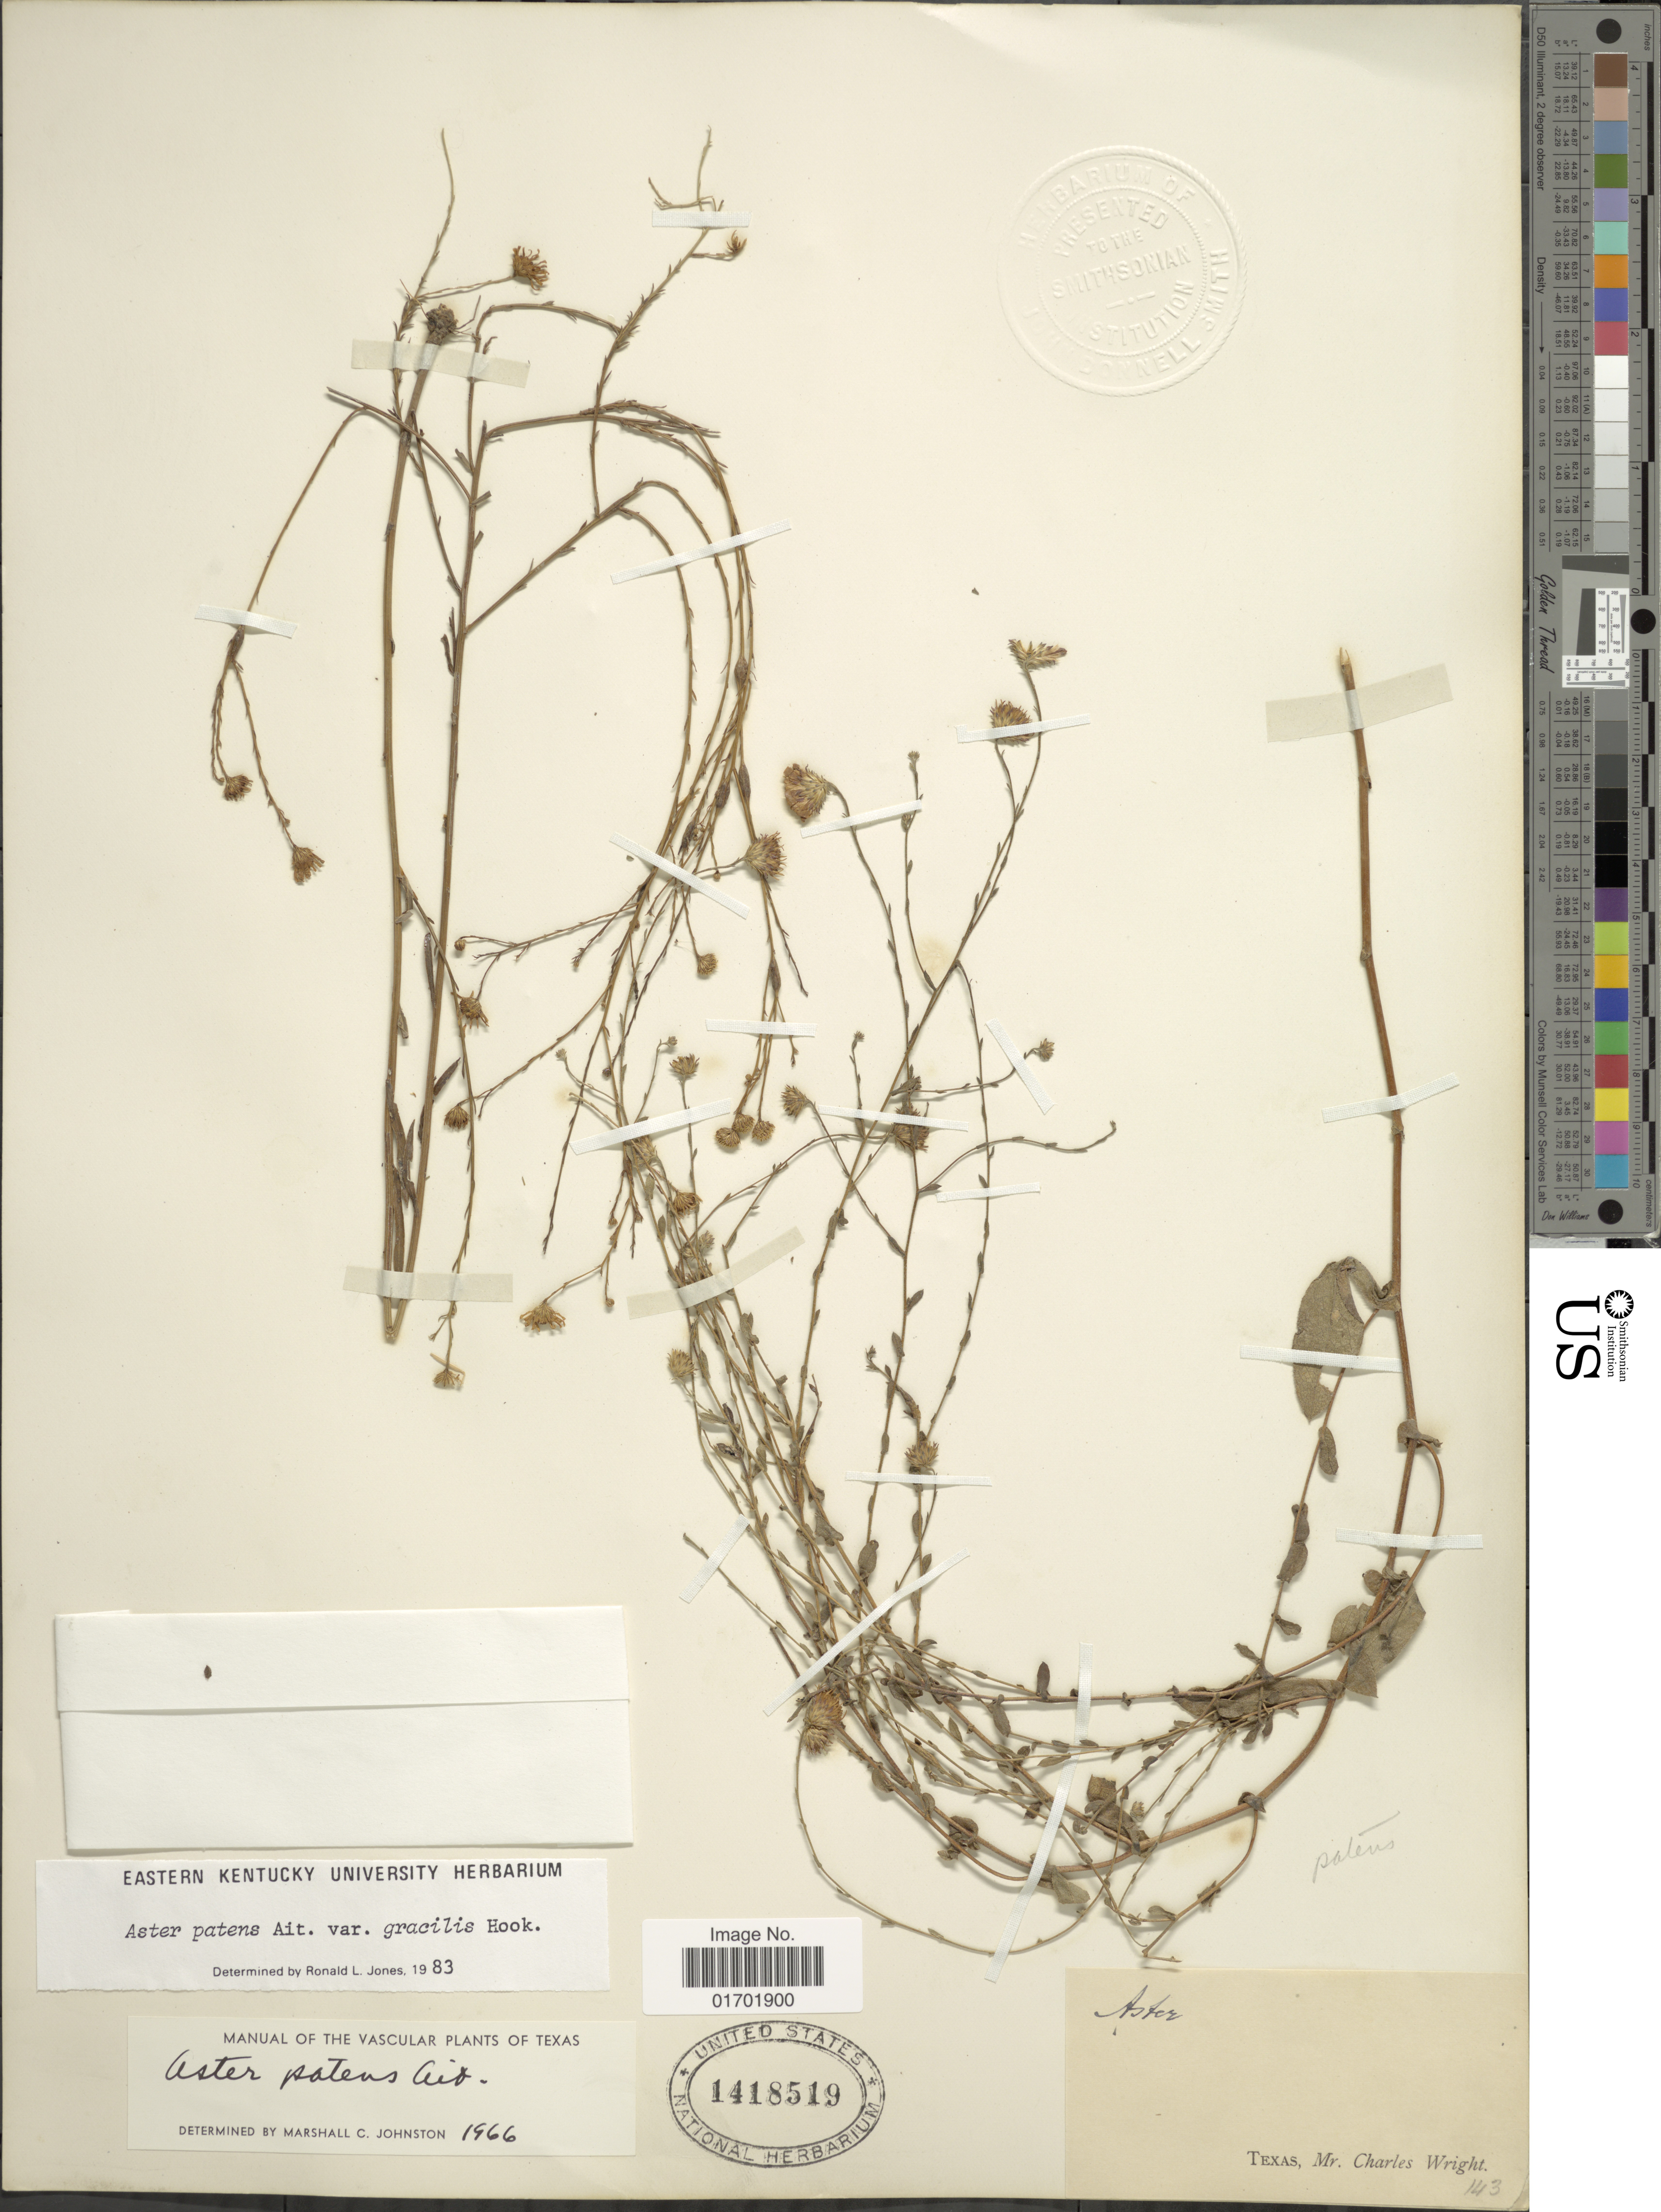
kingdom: Plantae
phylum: Tracheophyta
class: Magnoliopsida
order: Asterales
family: Asteraceae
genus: Symphyotrichum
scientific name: Symphyotrichum patens var. gracile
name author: (Hook.) G.L. Nesom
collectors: C. Wright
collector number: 143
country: United States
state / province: Texas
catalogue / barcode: US 1418519